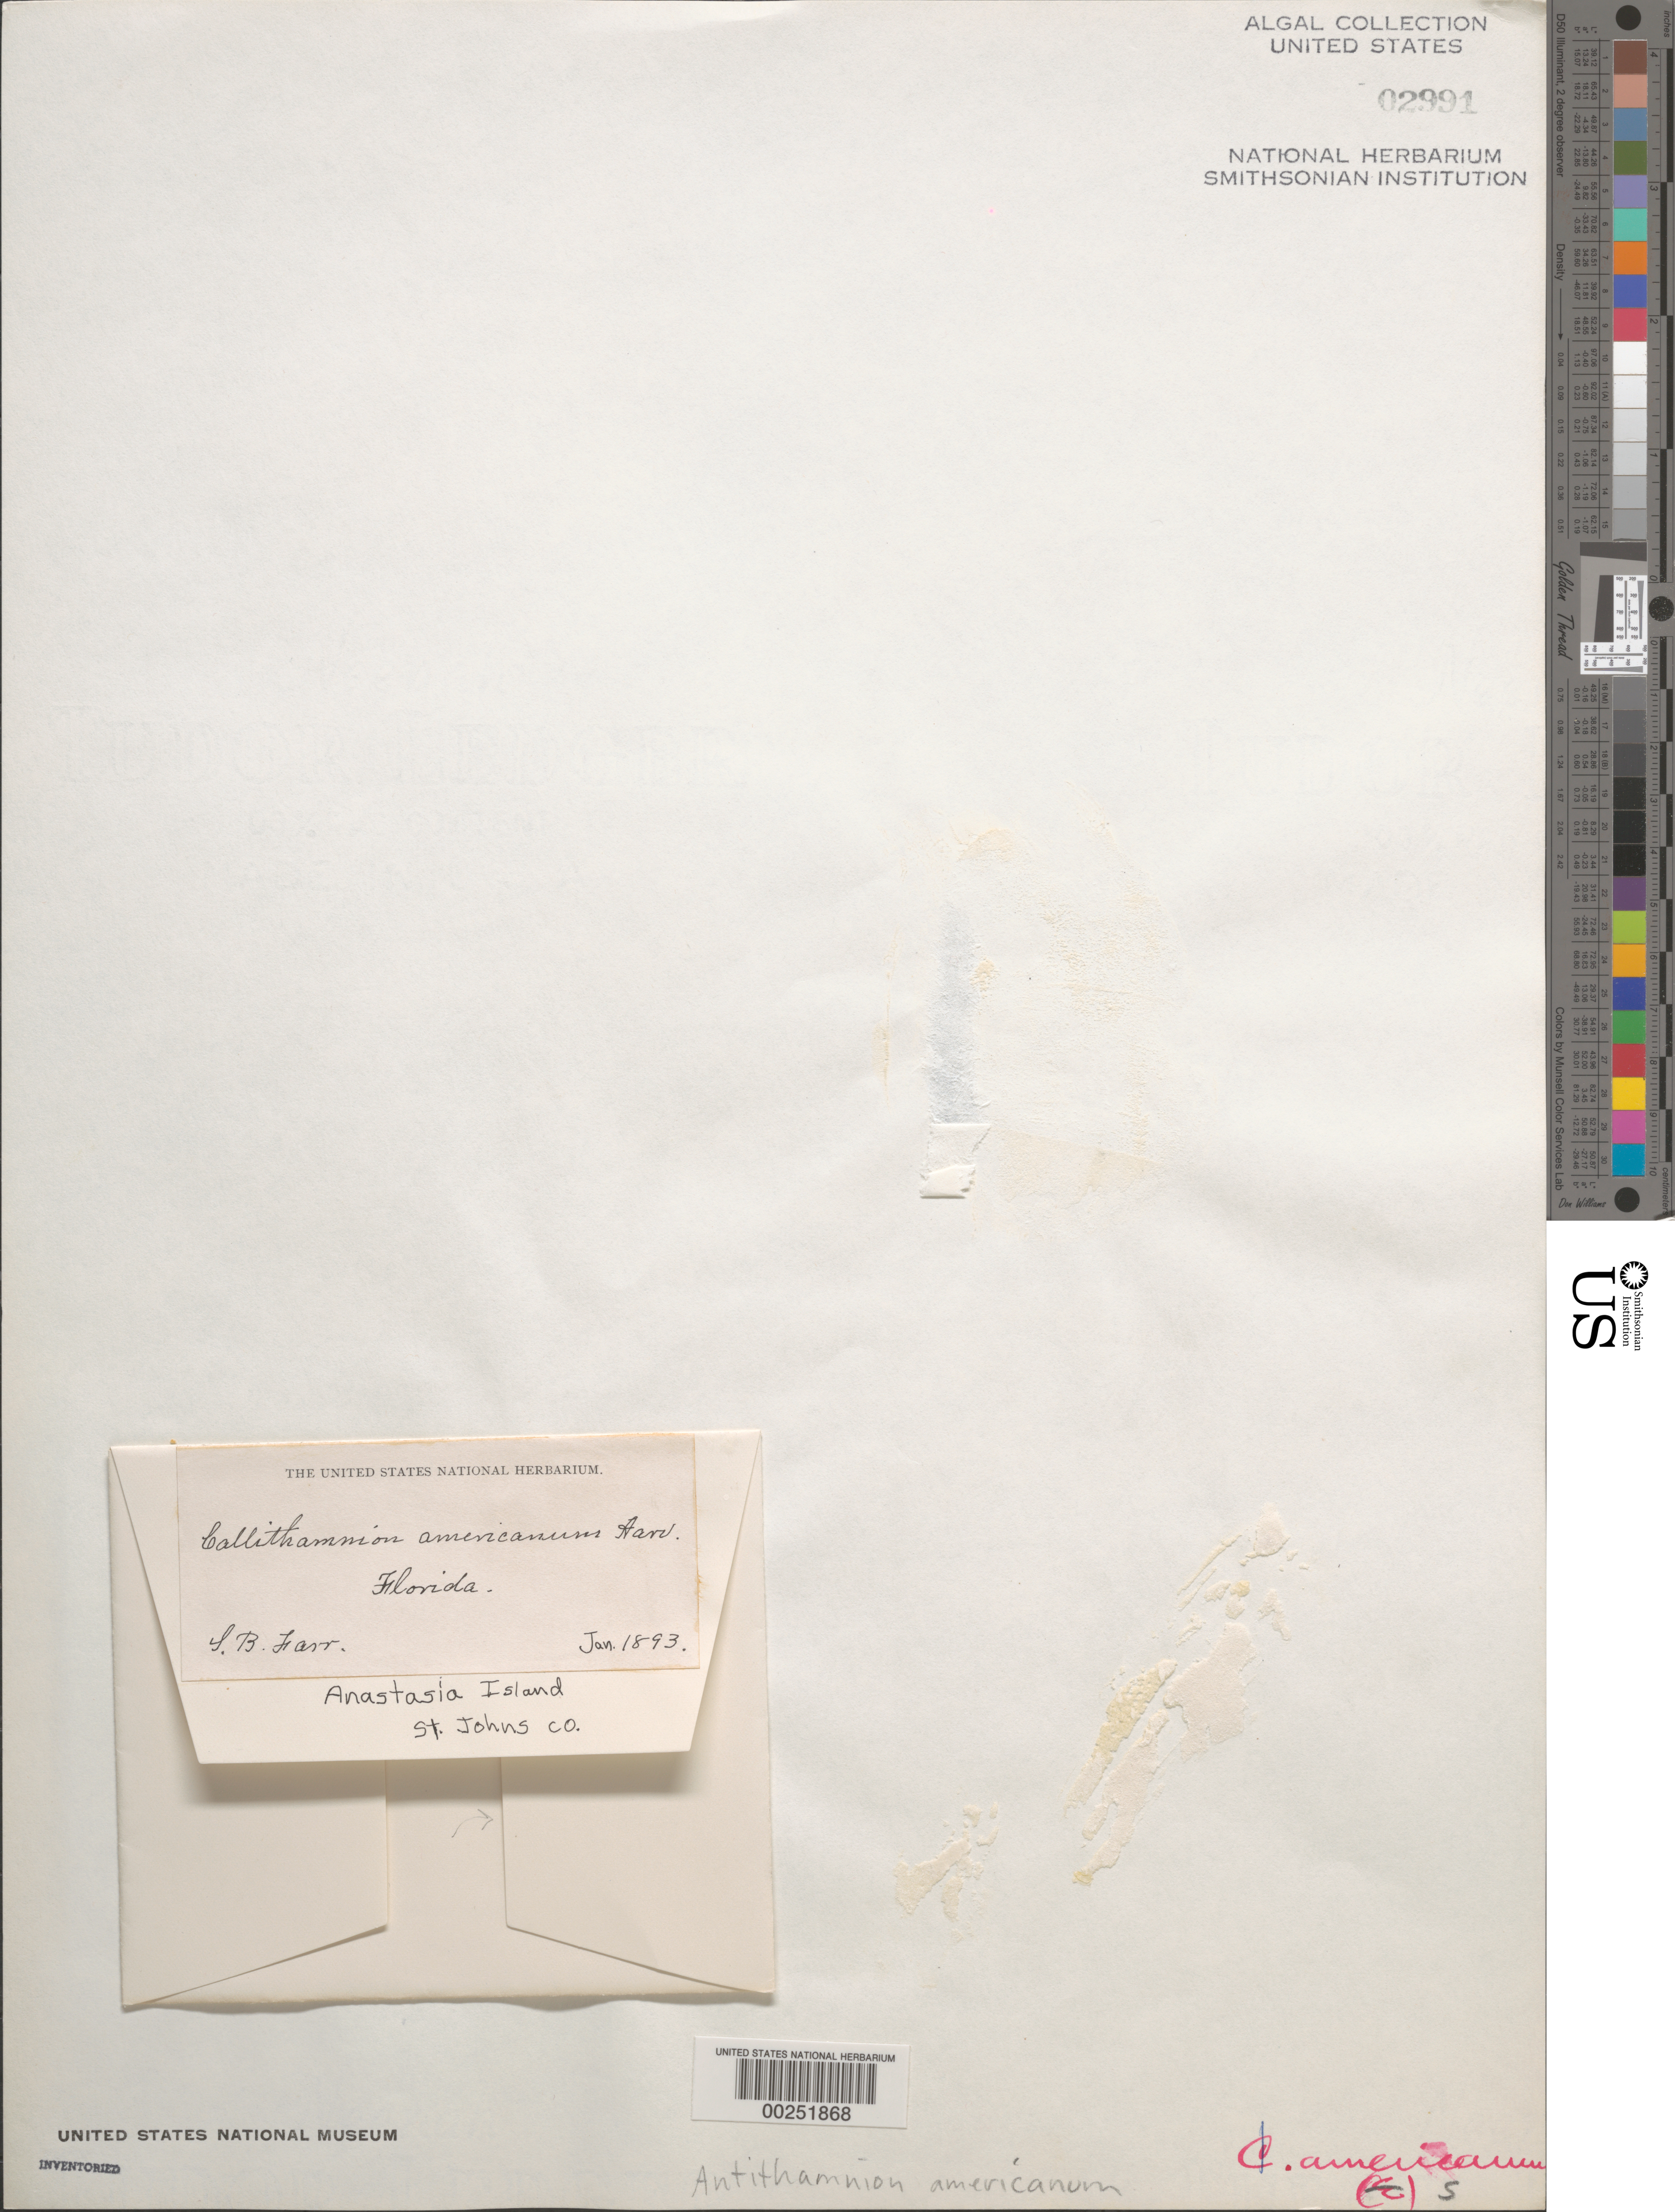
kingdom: Plantae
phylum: Rhodophyta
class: Florideophyceae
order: Ceramiales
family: Ceramiaceae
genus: Scagelia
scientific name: Scagelia americana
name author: (Harv.) A. Athanasiadis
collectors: S. Farr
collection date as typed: Jan 1893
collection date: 1893-01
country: United States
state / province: Florida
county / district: Saint Johns County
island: Anastasia Island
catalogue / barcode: US 2991